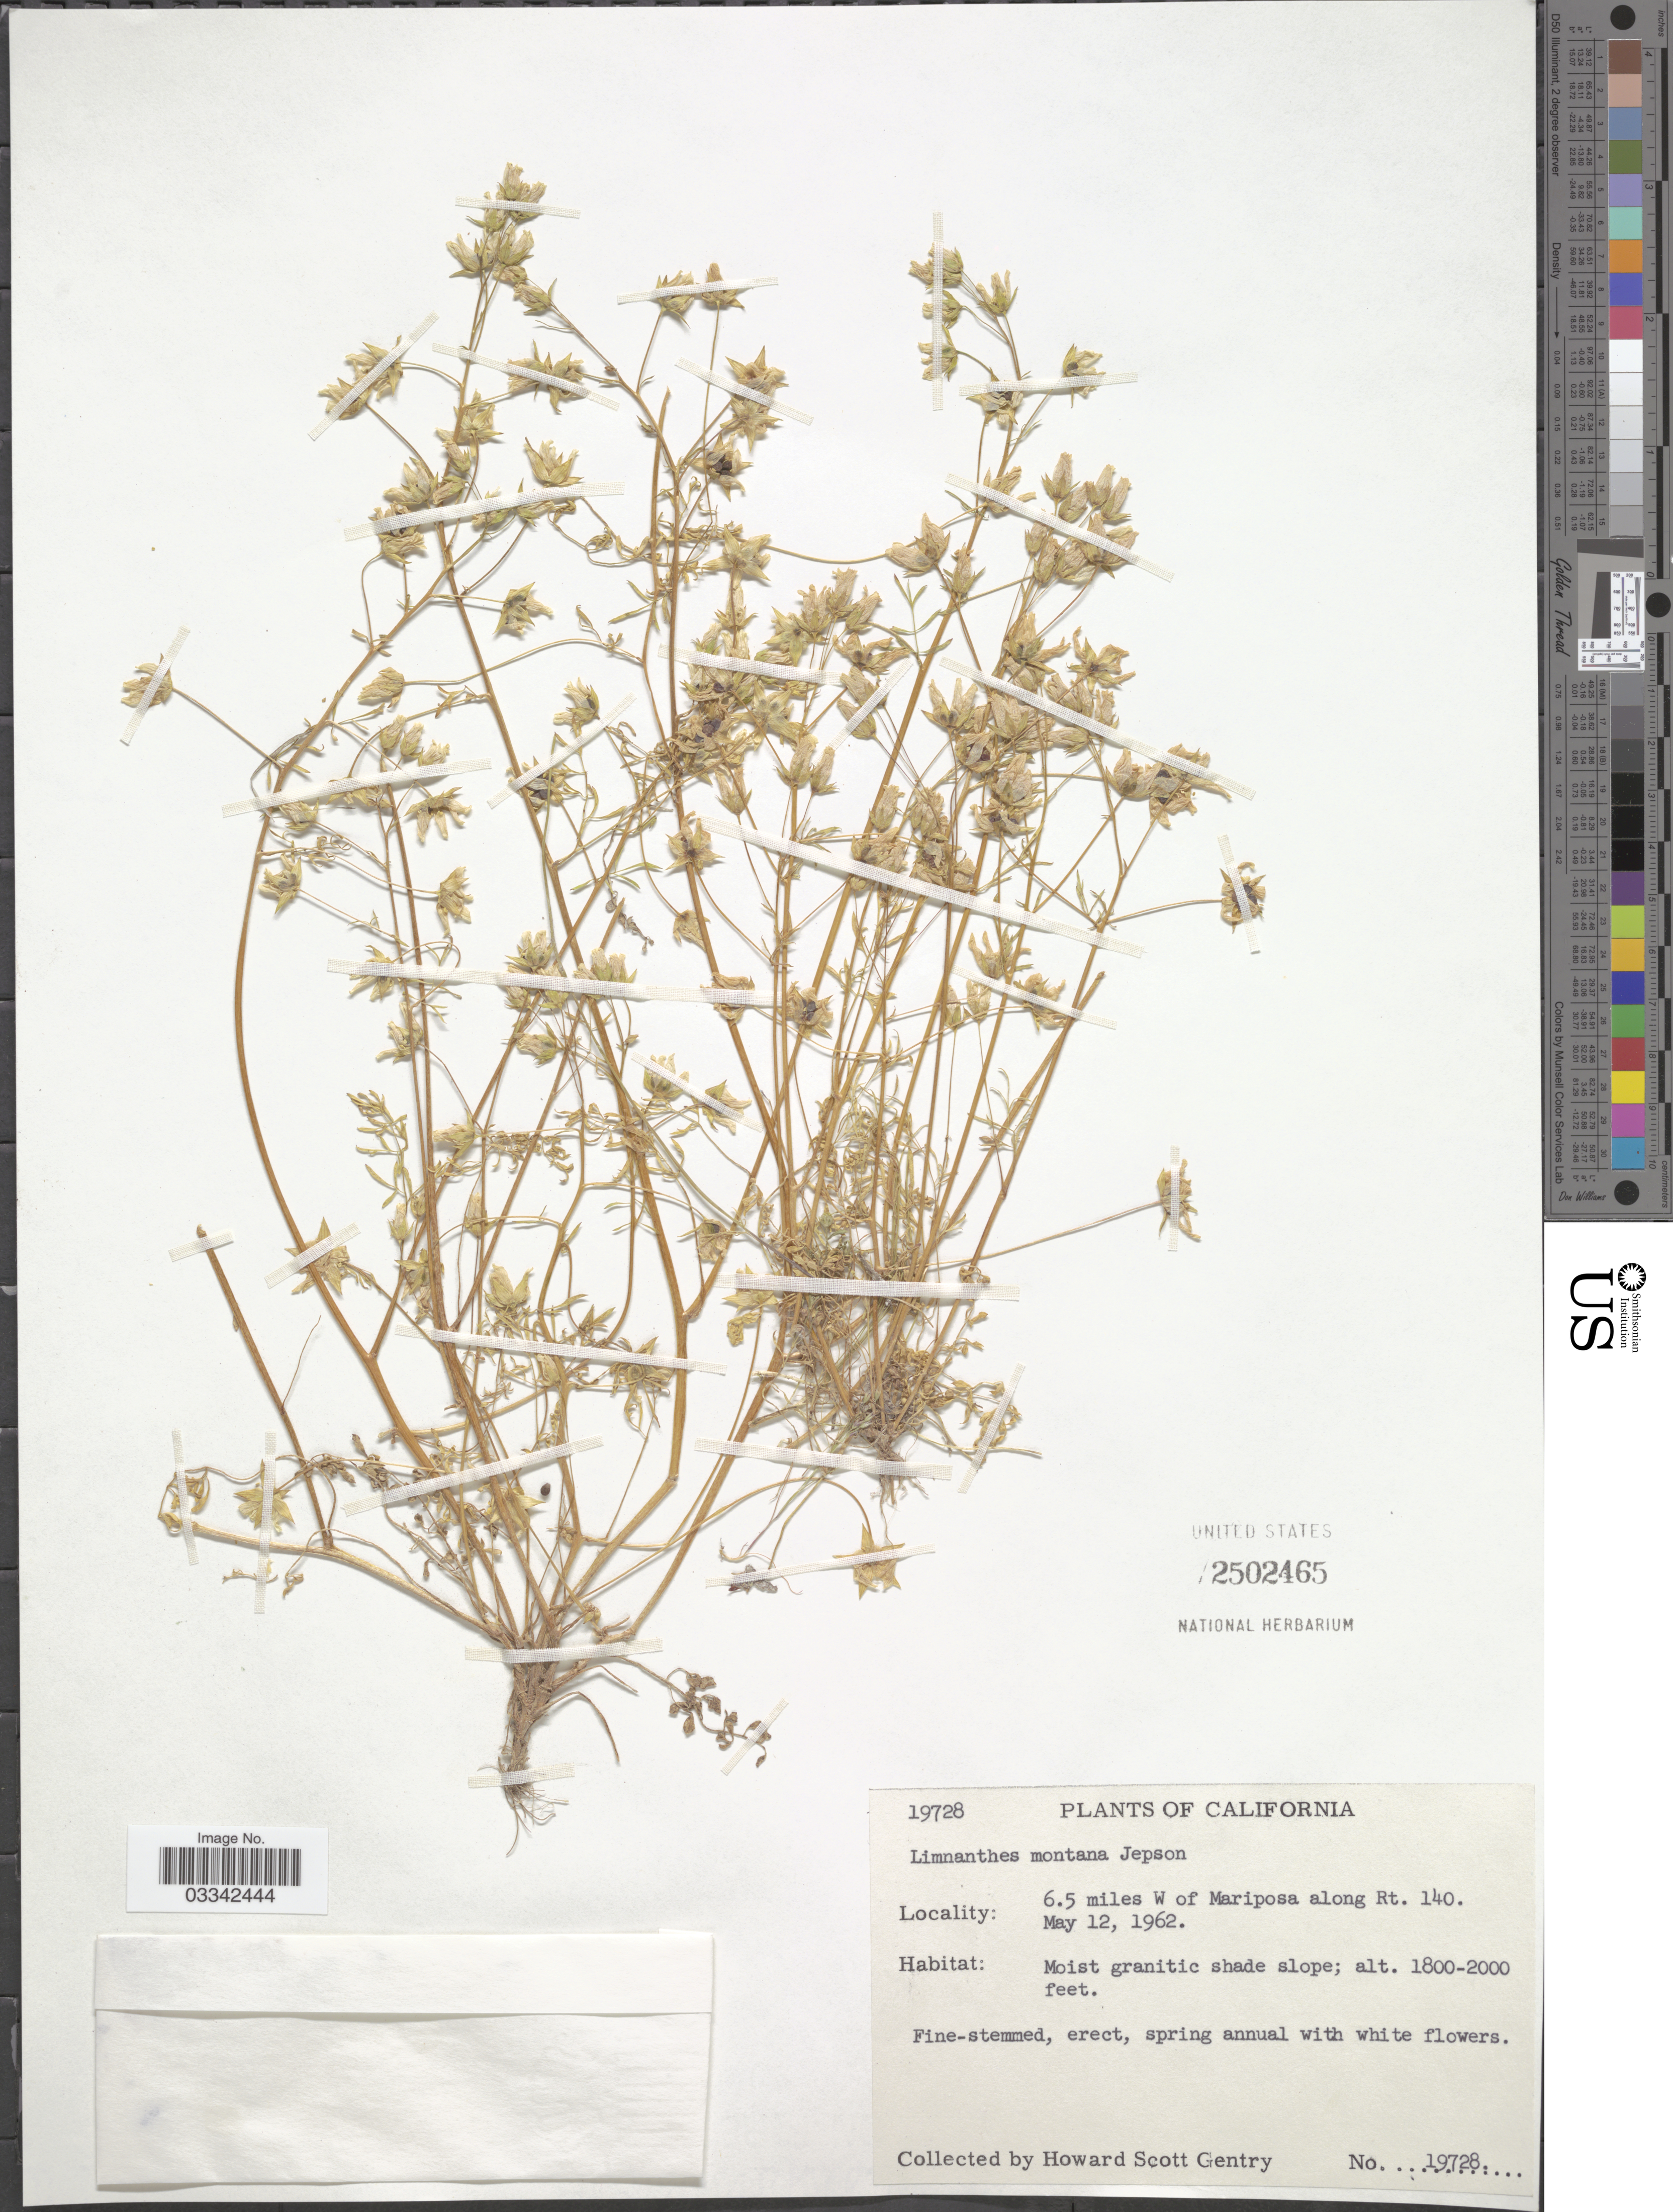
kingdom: Plantae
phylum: Tracheophyta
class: Magnoliopsida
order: Brassicales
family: Limnanthaceae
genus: Limnanthes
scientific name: Limnanthes montana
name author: Jeps.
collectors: H. S. Gentry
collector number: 19728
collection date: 1962-05-12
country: United States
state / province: California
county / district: Mariposa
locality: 6.5 miles W of Mariposa along Rt. 140.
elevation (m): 549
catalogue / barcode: US 2502465